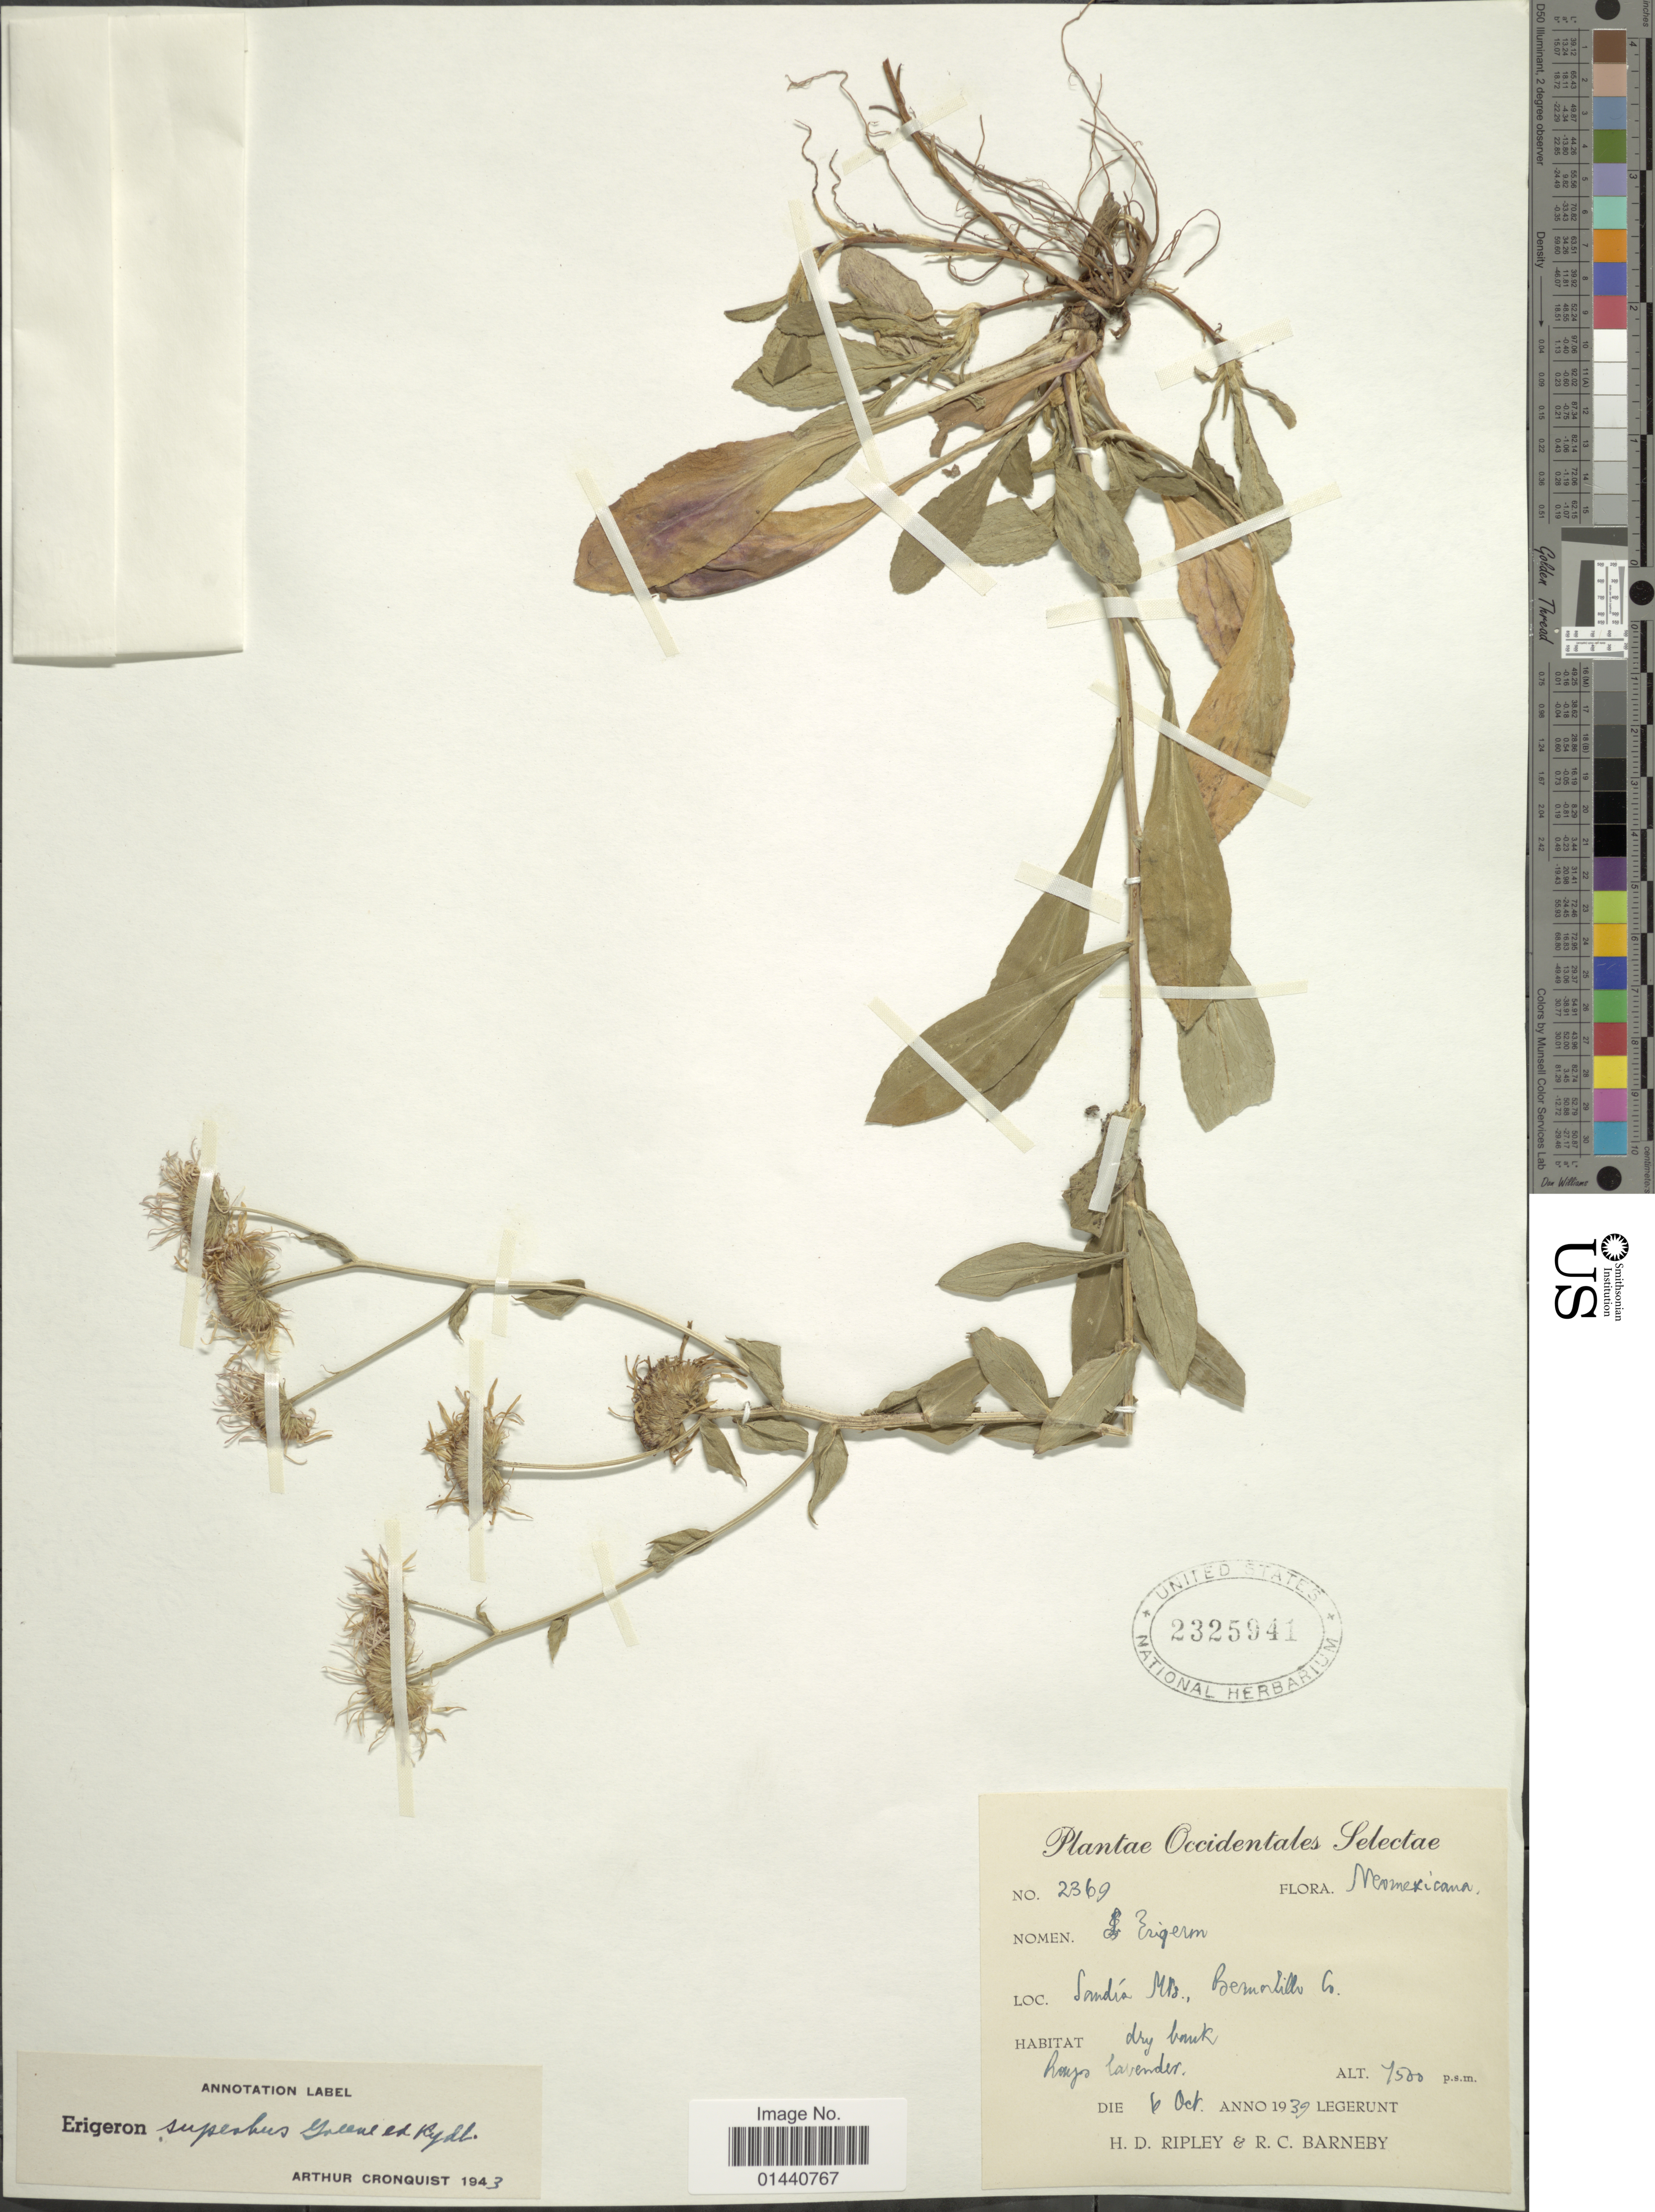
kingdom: Plantae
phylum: Tracheophyta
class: Magnoliopsida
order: Asterales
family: Asteraceae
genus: Erigeron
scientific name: Erigeron superbus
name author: Greene ex Rydb.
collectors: H. Ripley & R. C. Barneby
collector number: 2369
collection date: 1939-10-06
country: United States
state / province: New Mexico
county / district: Bernalillo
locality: Sandia Mts., Bernalillo Co.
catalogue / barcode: US 2325941